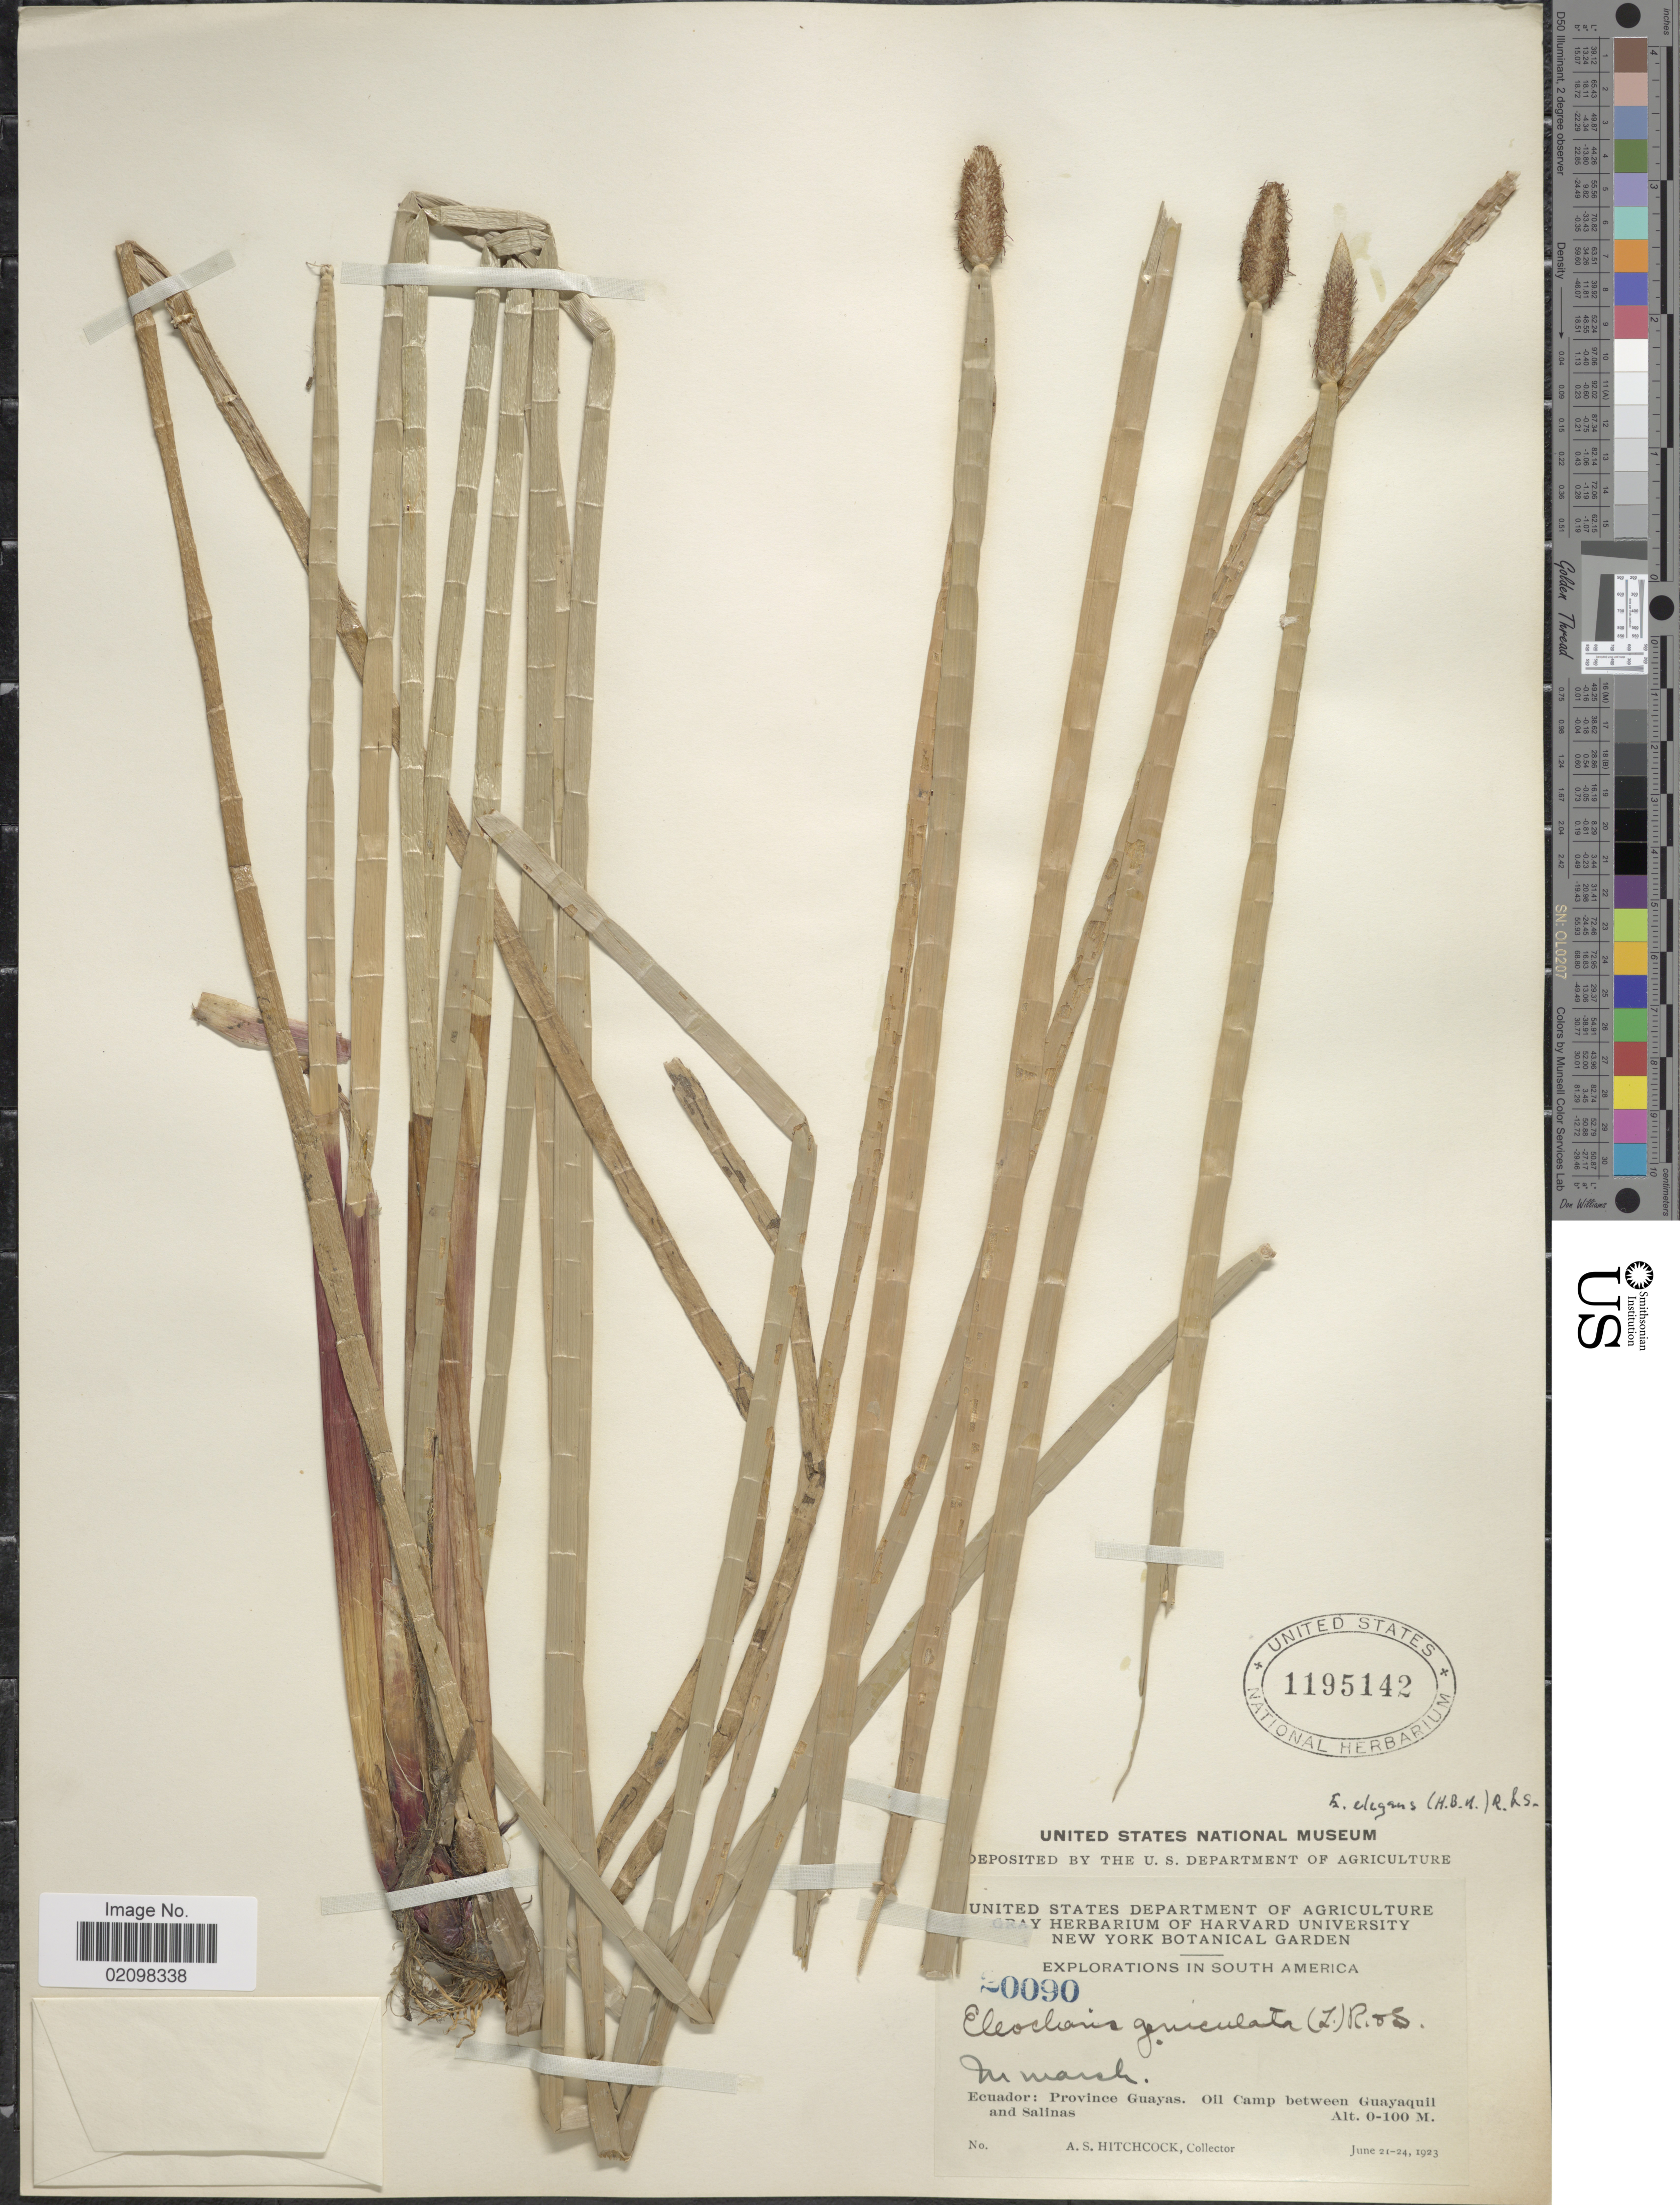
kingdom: Plantae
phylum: Tracheophyta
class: Liliopsida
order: Poales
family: Cyperaceae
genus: Eleocharis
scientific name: Eleocharis elegans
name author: (Kunth) Roem. & Schult.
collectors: A. S. Hitchcock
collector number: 20090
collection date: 1923-06-21/1923-06-24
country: Ecuador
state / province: Guayas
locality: Oil Camp between Guayquil and Salinas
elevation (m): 0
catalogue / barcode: US 1195142